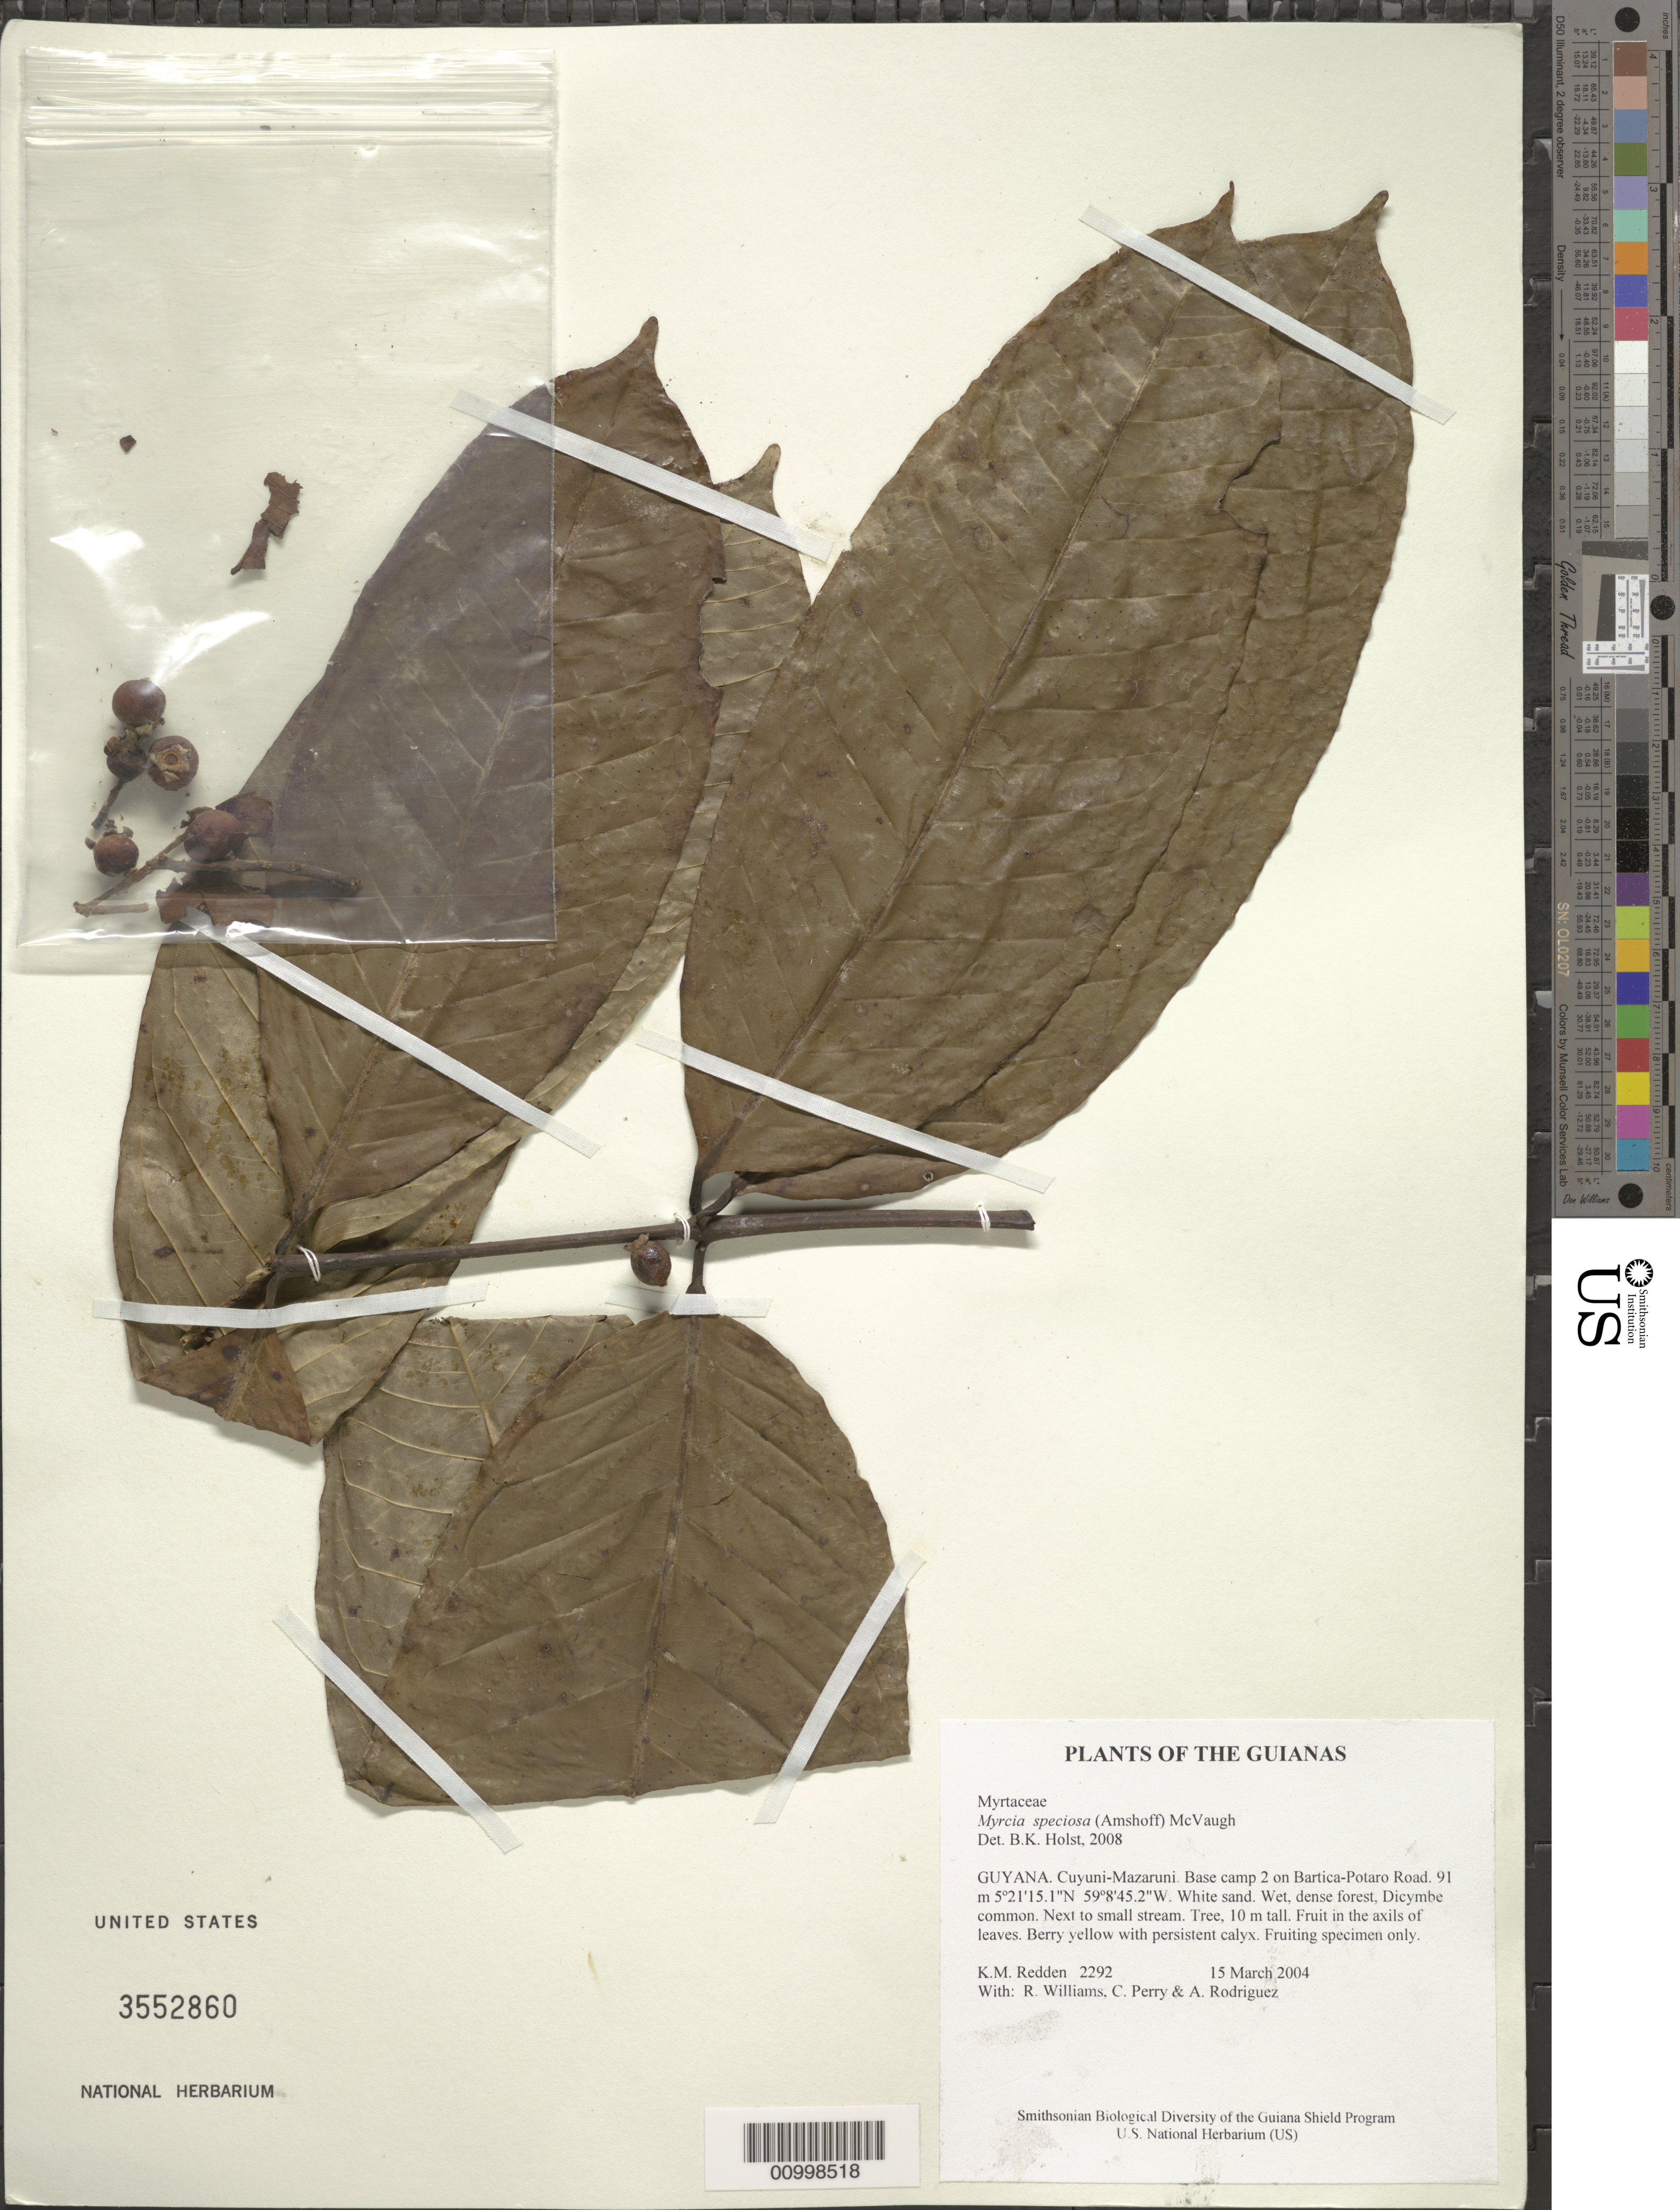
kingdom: Plantae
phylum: Tracheophyta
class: Magnoliopsida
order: Myrtales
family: Myrtaceae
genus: Myrcia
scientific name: Myrcia speciosa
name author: (Amshoff) McVaugh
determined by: Holst, Bruce K.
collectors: K. M. Redden, R. Williams, C. Perry & A. Rodriguez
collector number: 2292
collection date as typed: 15 March 2004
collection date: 2004-03-15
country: Guyana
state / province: Cuyuni-Mazaruni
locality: Base camp 2 on Bartica-Potaro Road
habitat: White sand. Wet, dense forest, Dicymbe common. Next to small stream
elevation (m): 91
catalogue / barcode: US 3552860